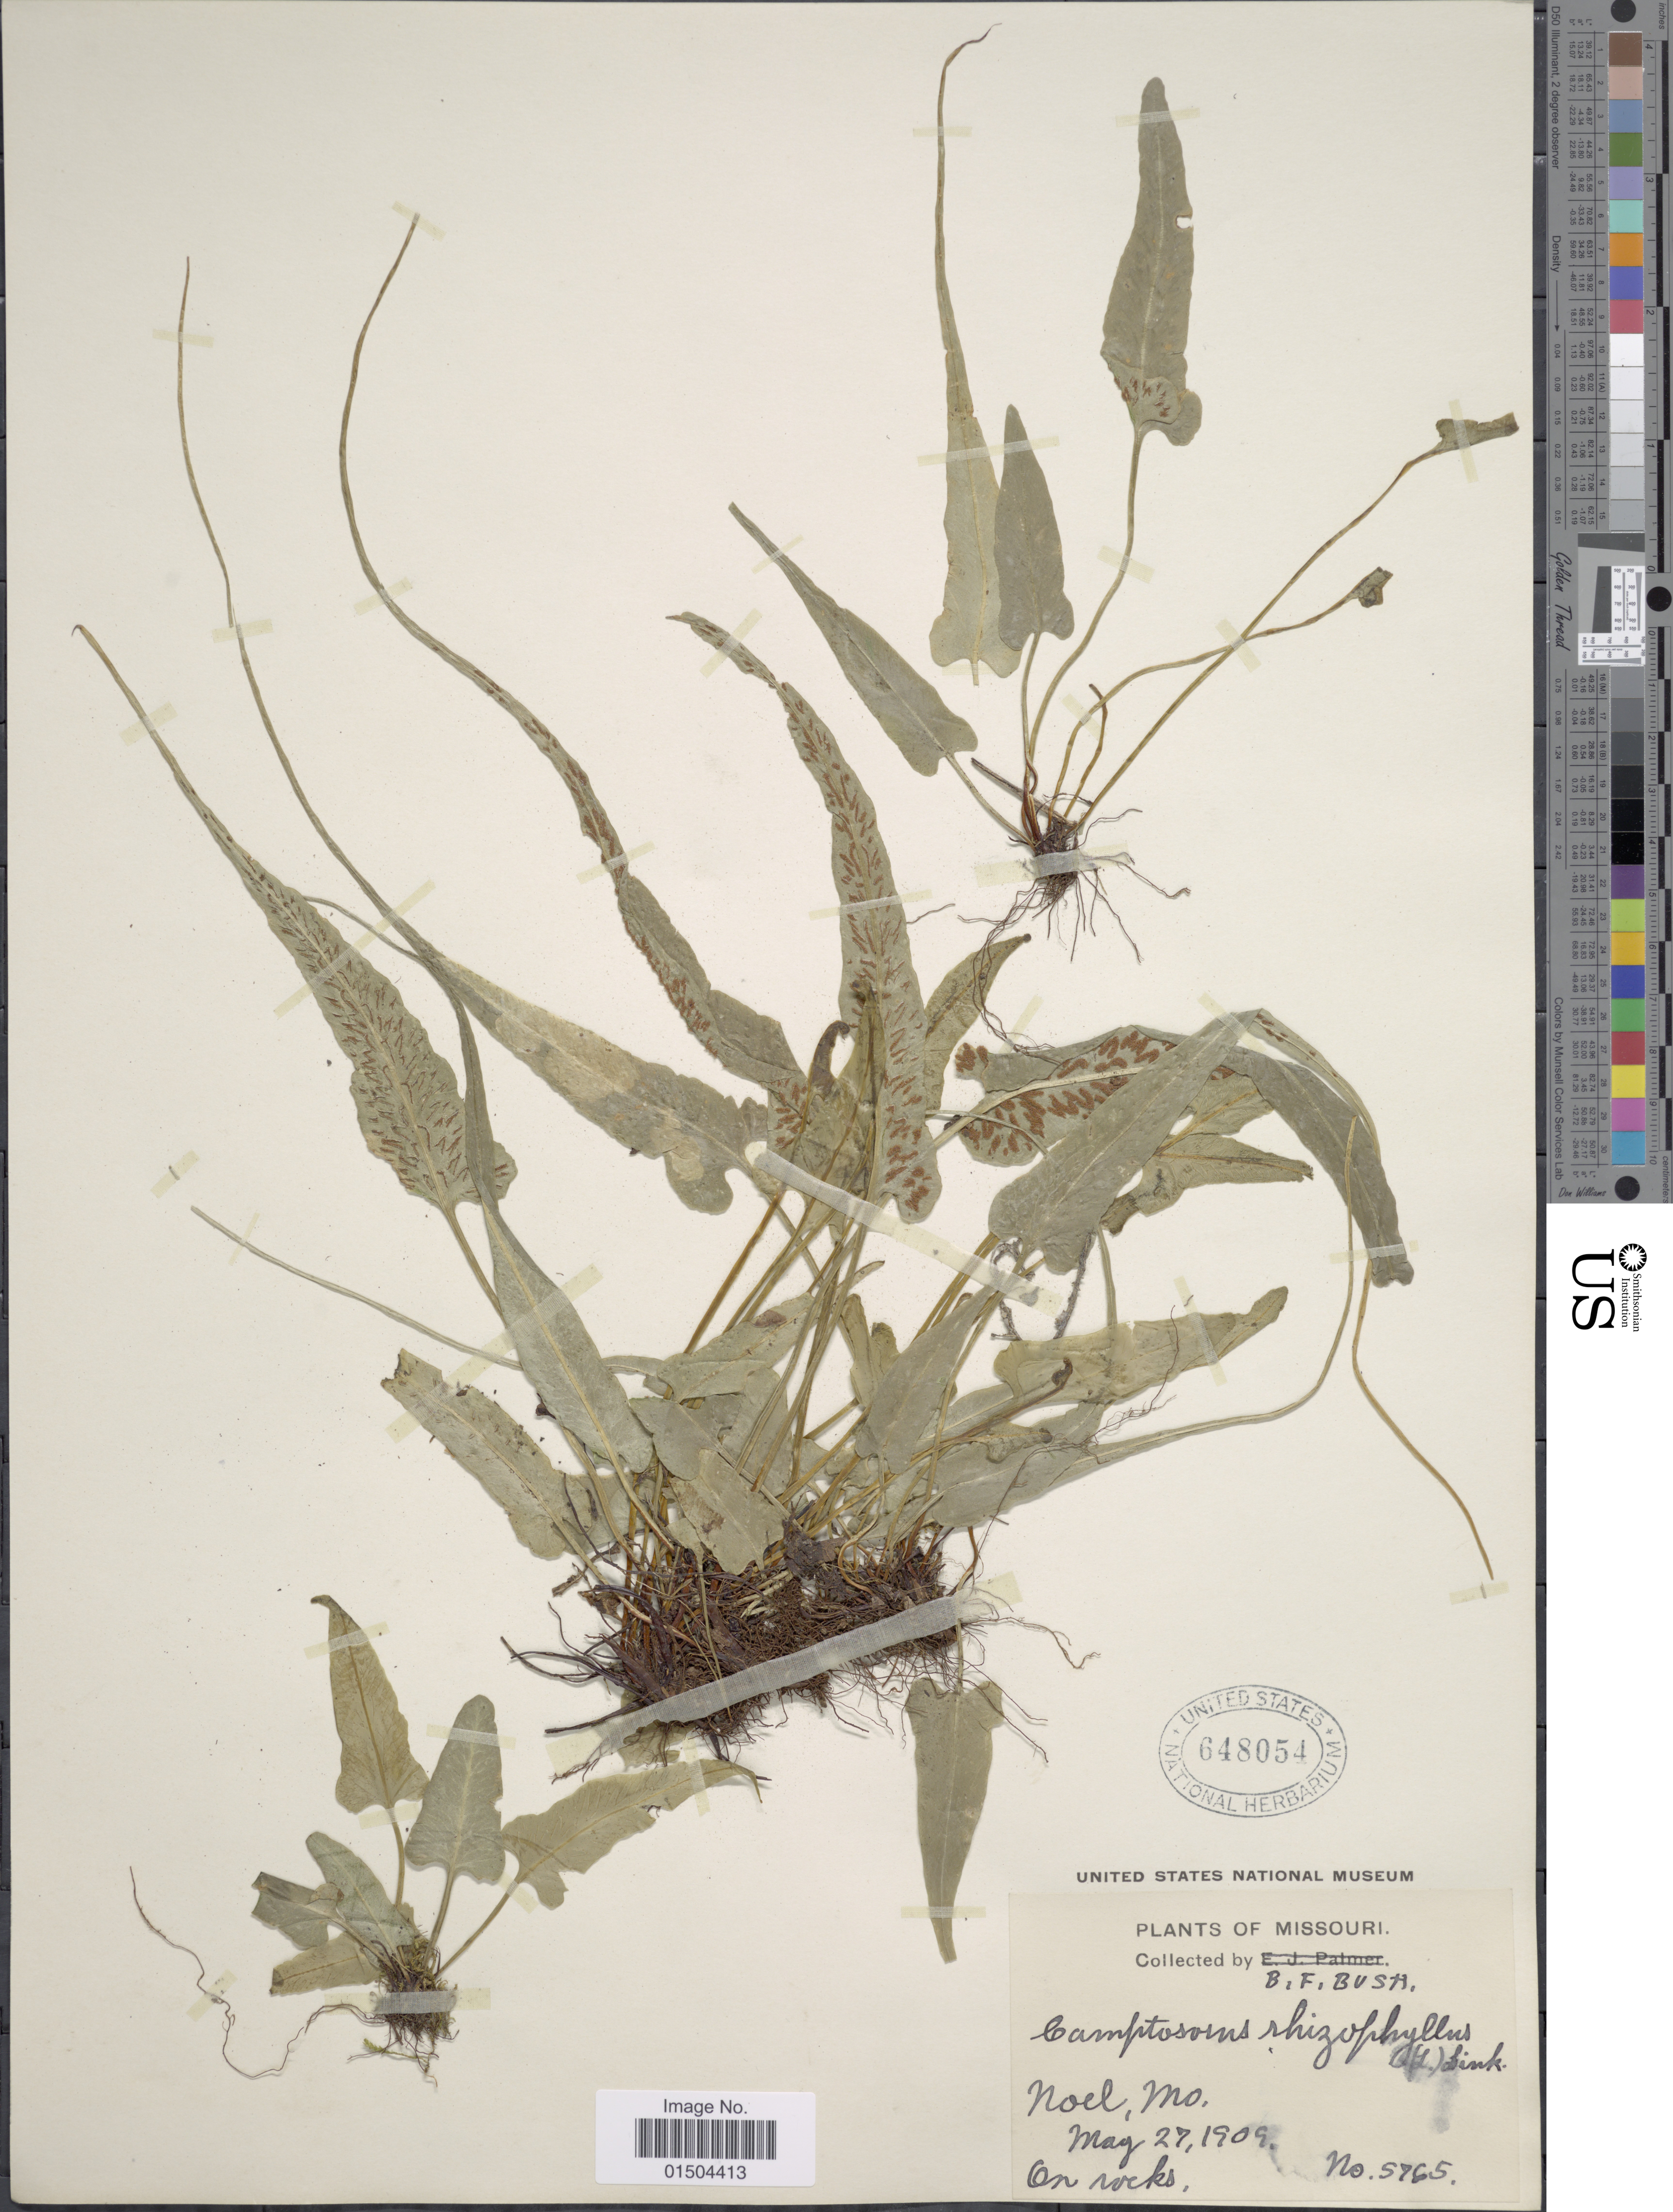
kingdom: Plantae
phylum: Tracheophyta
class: Polypodiopsida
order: Polypodiales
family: Aspleniaceae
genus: Asplenium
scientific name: Asplenium rhizophyllum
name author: L.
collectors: B. F. Bush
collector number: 5765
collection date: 1909-05-27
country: United States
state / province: Missouri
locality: Noel.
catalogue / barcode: US 648054